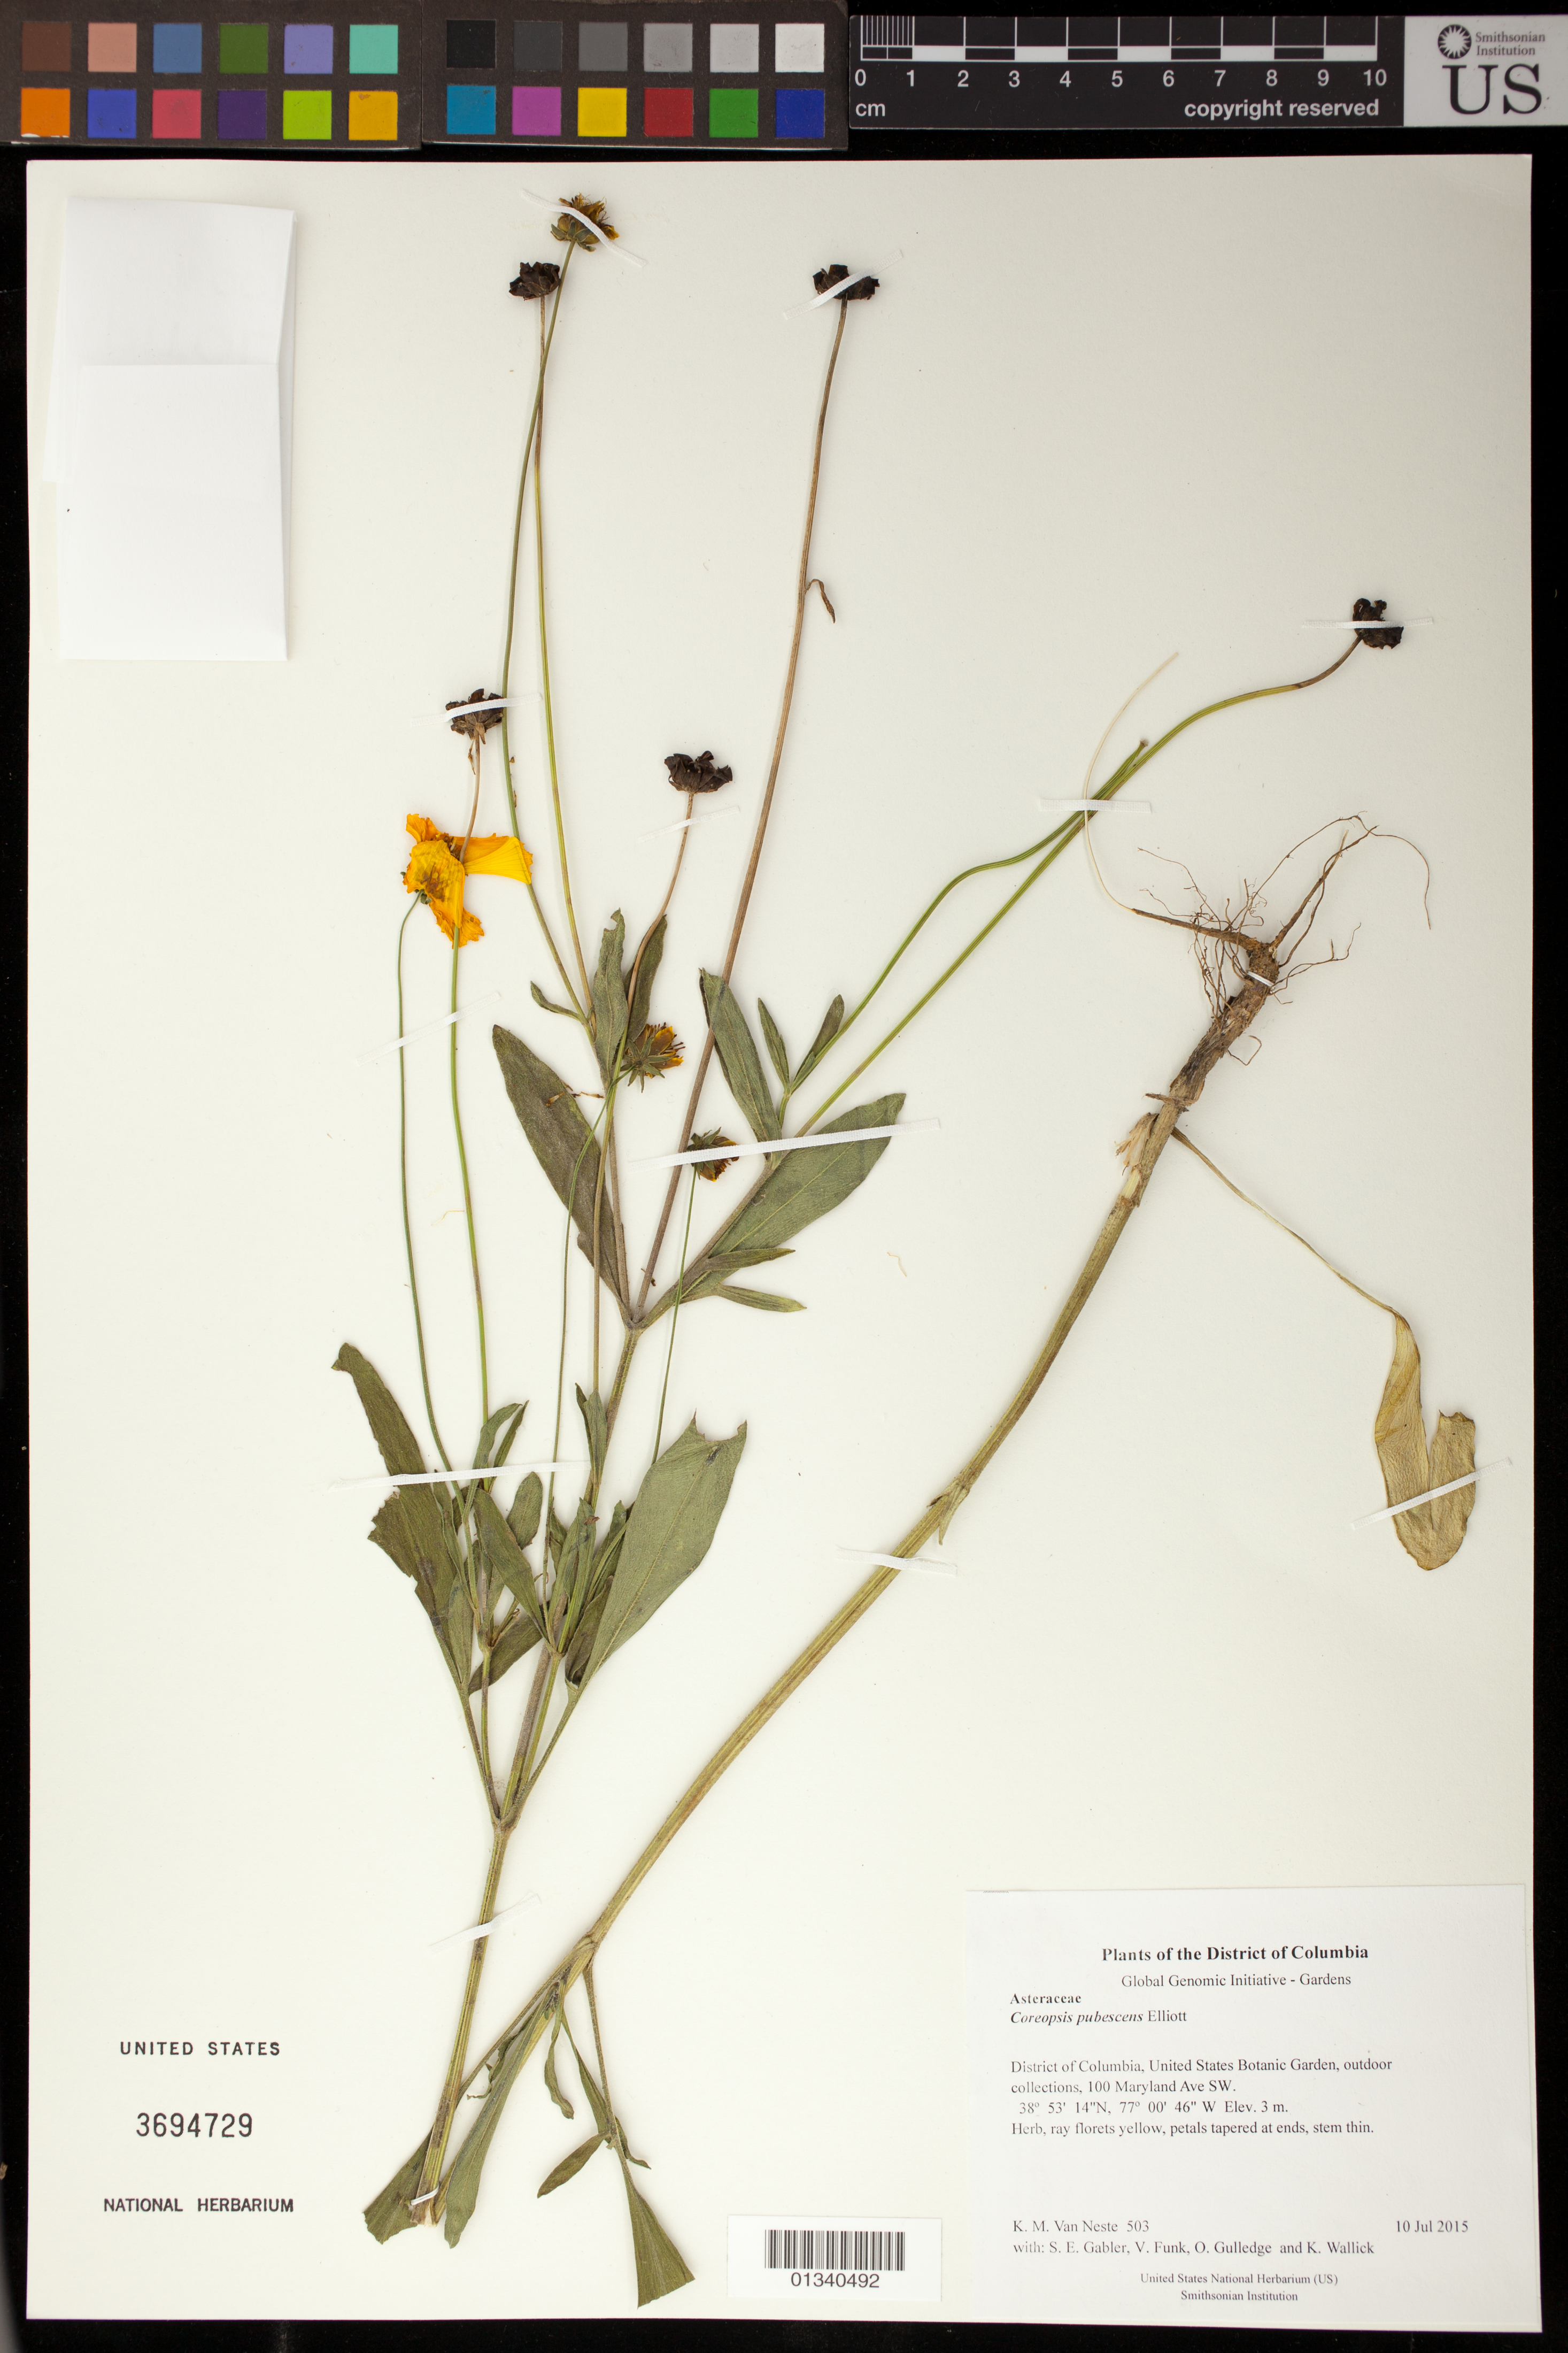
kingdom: Plantae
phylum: Tracheophyta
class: Magnoliopsida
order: Asterales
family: Asteraceae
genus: Coreopsis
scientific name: Coreopsis pubescens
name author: Elliott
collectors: K. M. Van Neste, S. E. Gabler, V. Funk, O. Gulledge & K. Wallick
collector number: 503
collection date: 2015-07-10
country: United States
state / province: District of Columbia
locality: United States Botanic Garden, outdoor collections, 100 Maryland Ave SW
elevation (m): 3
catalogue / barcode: US 3694729